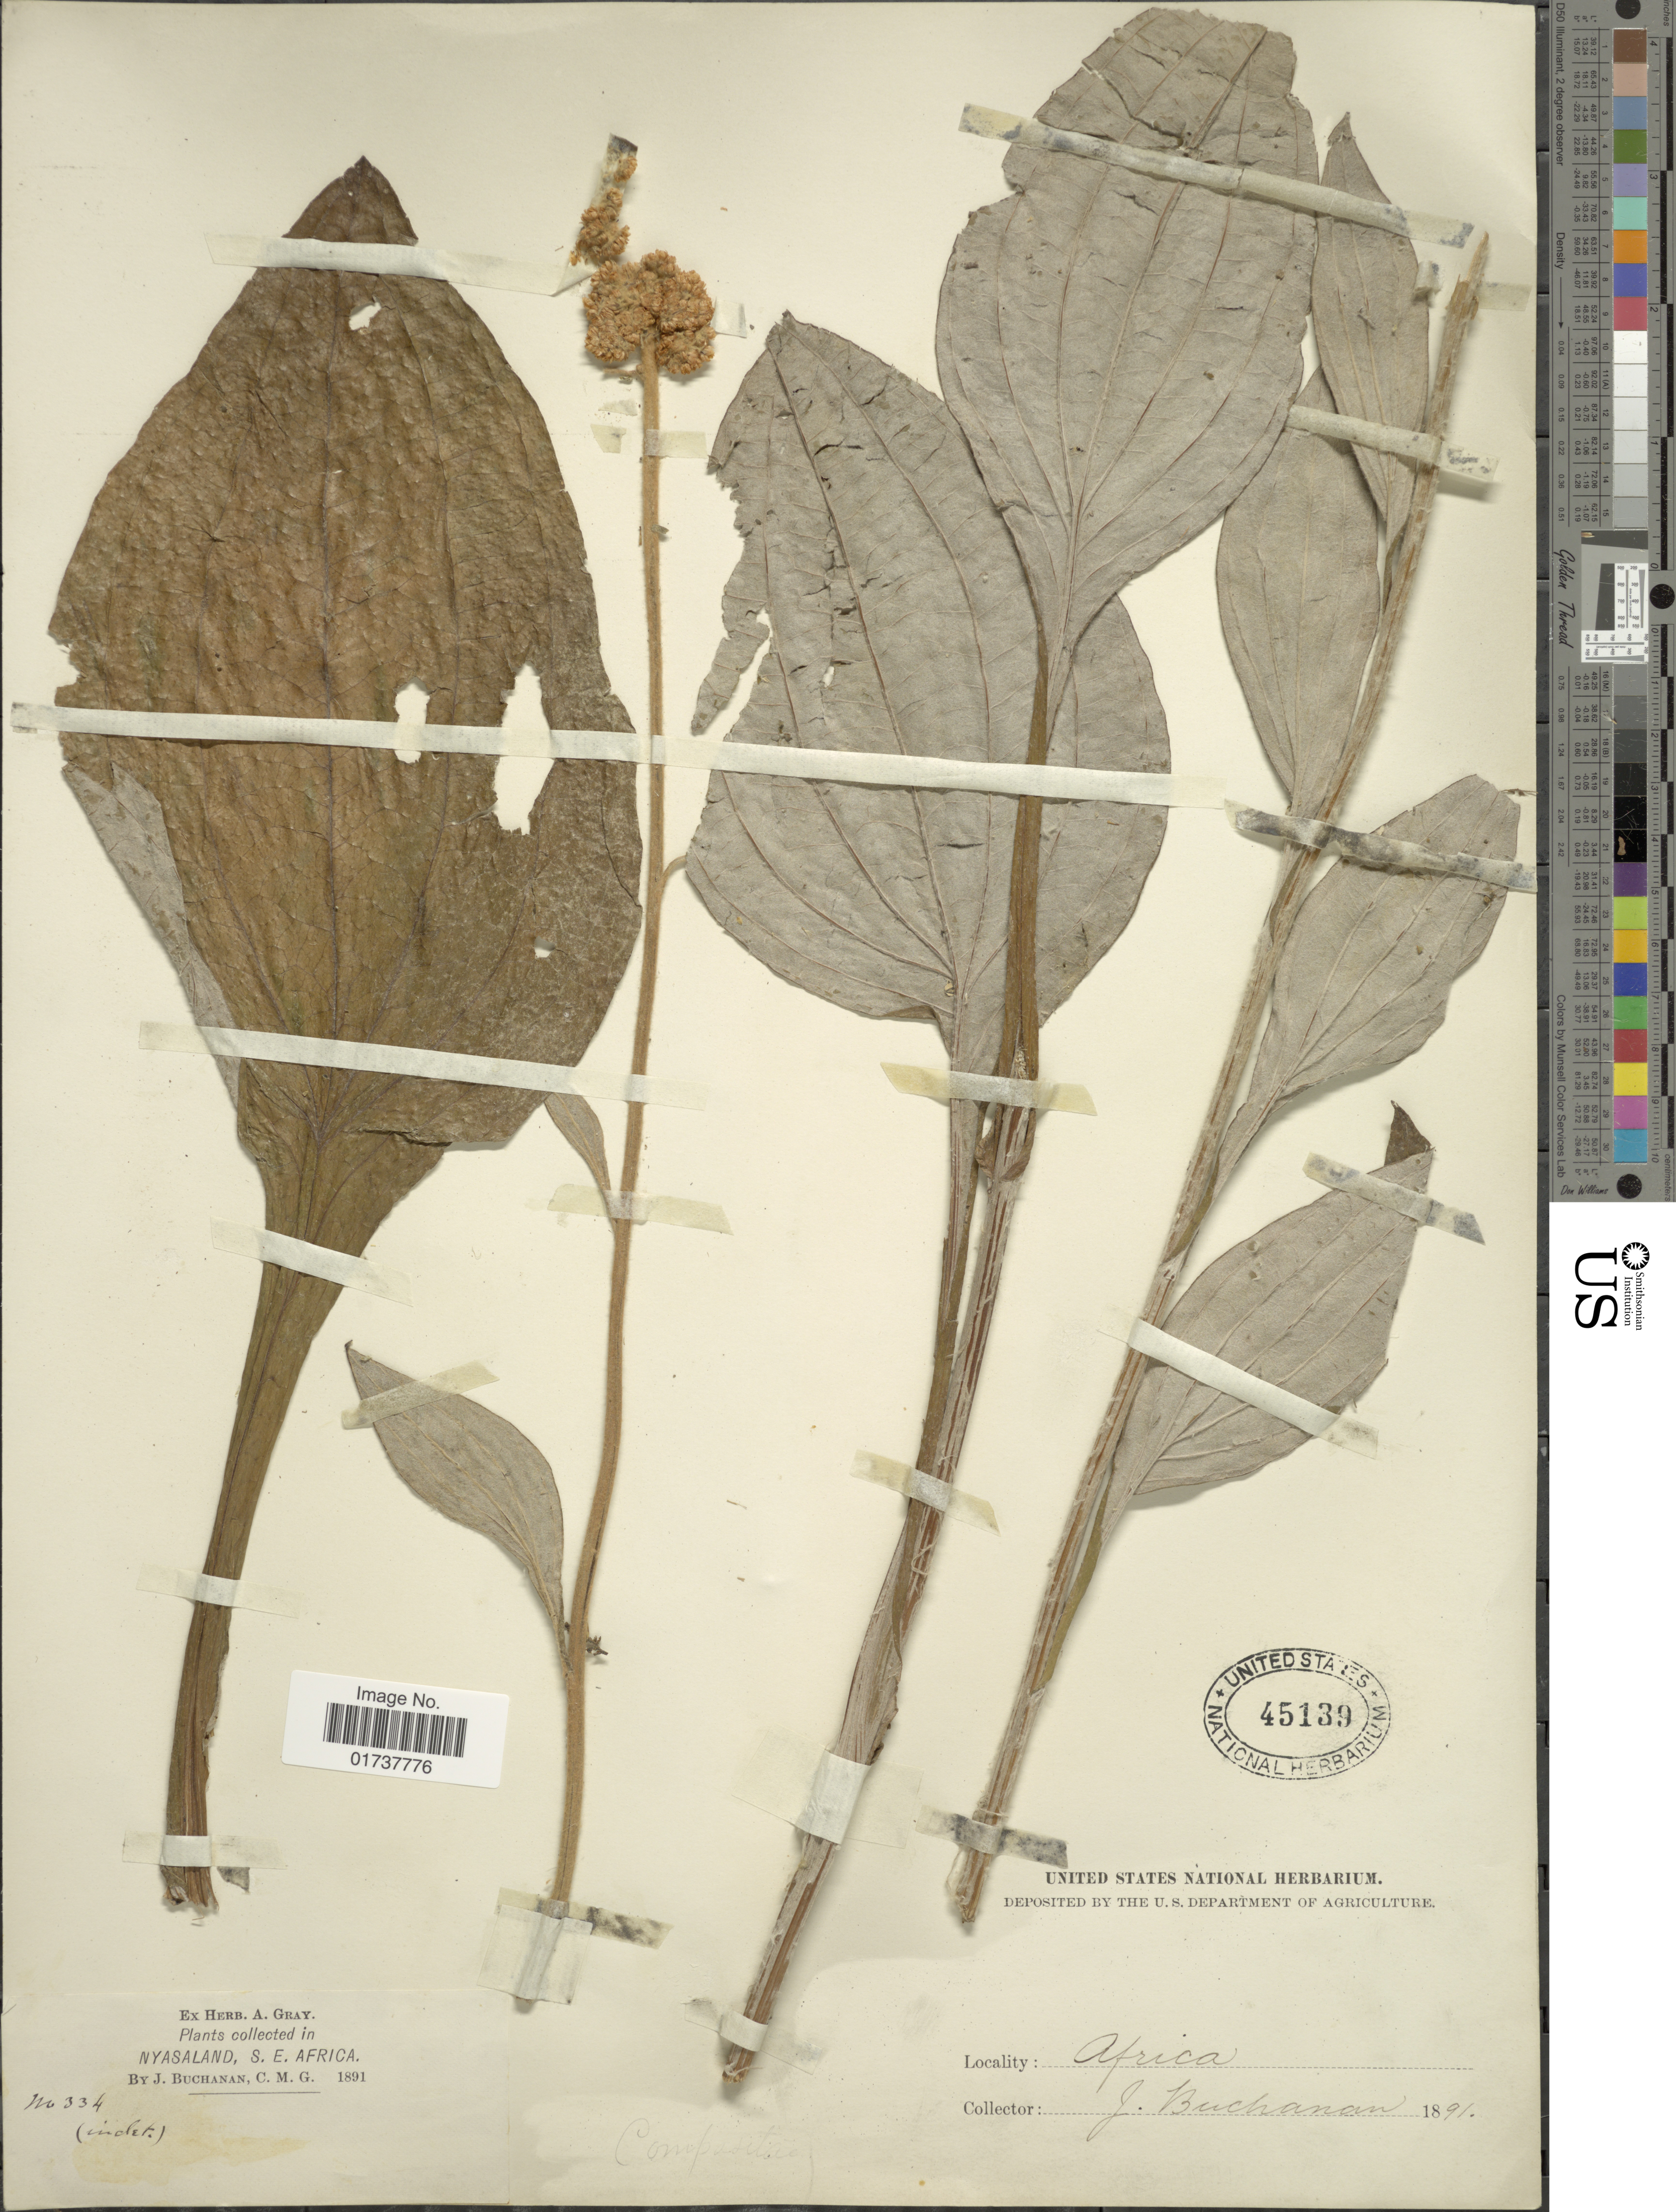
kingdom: Plantae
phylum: Tracheophyta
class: Magnoliopsida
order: Asterales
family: Asteraceae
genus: Gnaphalium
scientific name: Gnaphalium sp.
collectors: J. Buchanan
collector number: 334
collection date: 1891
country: Malawi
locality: Nyasaland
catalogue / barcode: US 45139